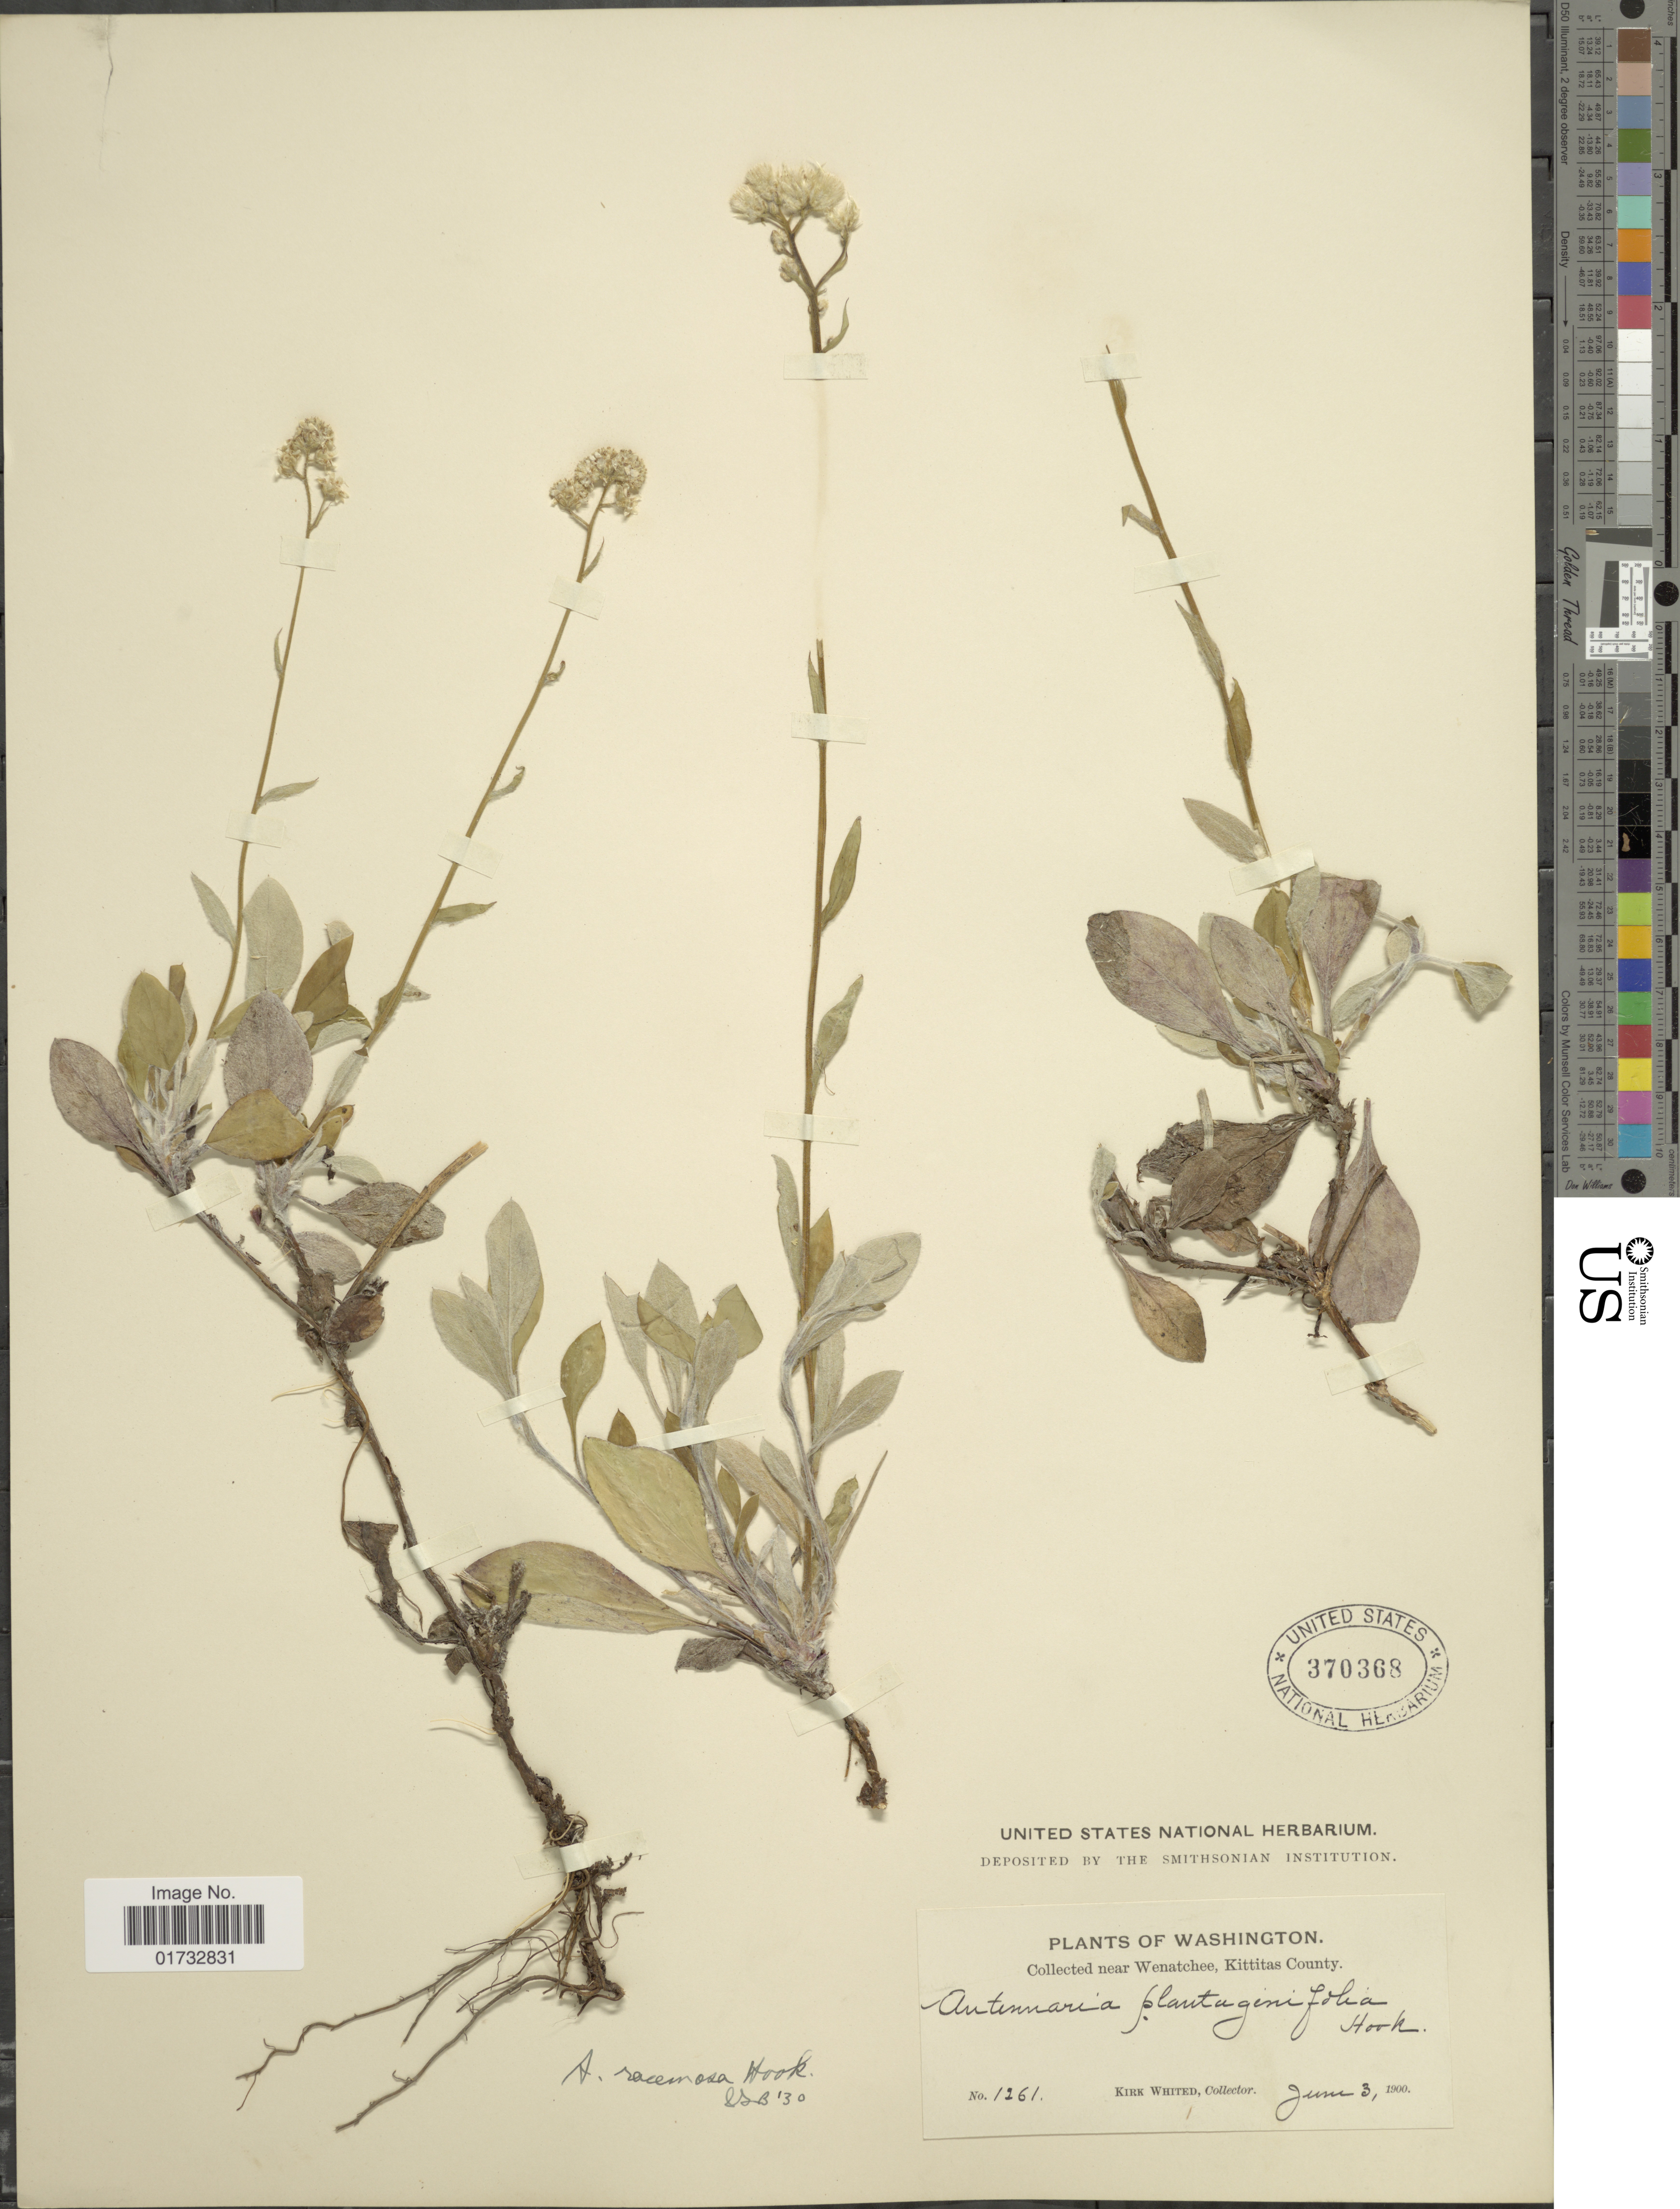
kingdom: Plantae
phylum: Tracheophyta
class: Magnoliopsida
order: Asterales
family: Asteraceae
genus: Antennaria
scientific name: Antennaria racemosa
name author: Hook.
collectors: K. Whited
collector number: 1261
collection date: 1900-06-03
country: United States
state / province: Washington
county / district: Kittitas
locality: Near Wenatchee, Kittitas County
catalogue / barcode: US 370368